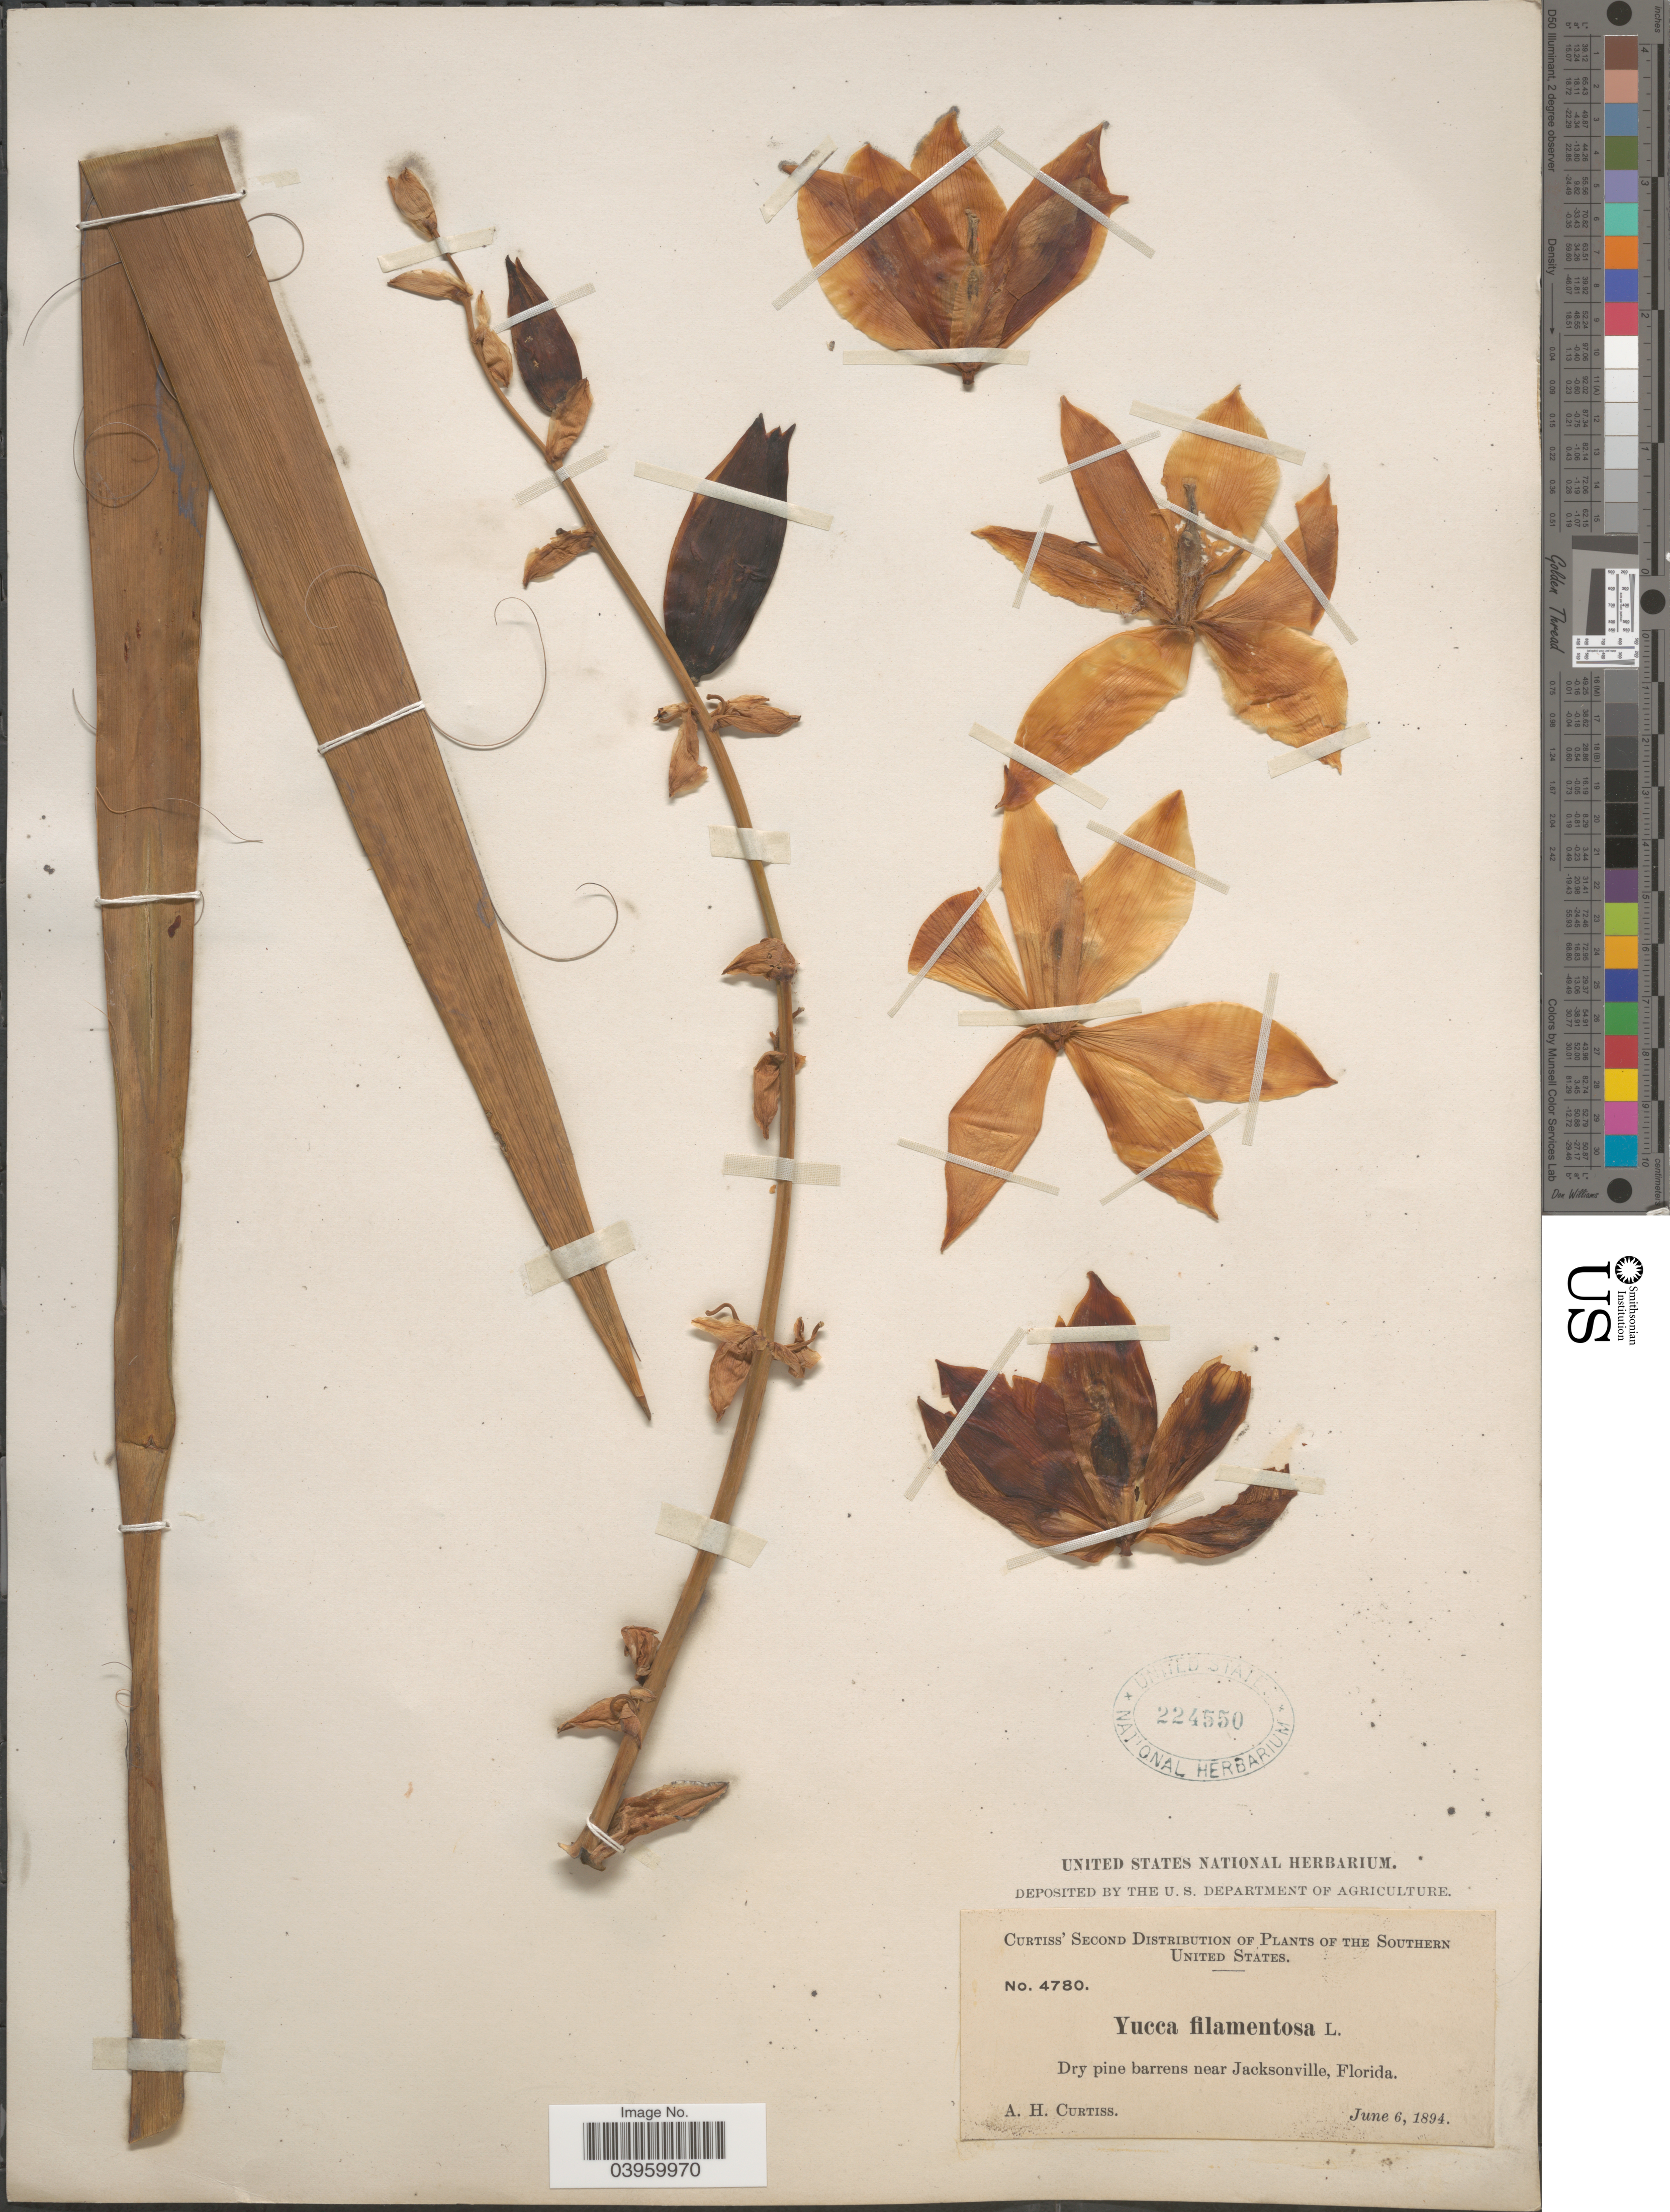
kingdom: Plantae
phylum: Tracheophyta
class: Liliopsida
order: Asparagales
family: Asparagaceae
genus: Yucca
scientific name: Yucca filamentosa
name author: L.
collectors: A. H. Curtiss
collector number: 4780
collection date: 1894-06-06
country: United States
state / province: Florida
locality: Southern United States. Dry pine barrens near Jacksonville.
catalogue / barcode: US 224550